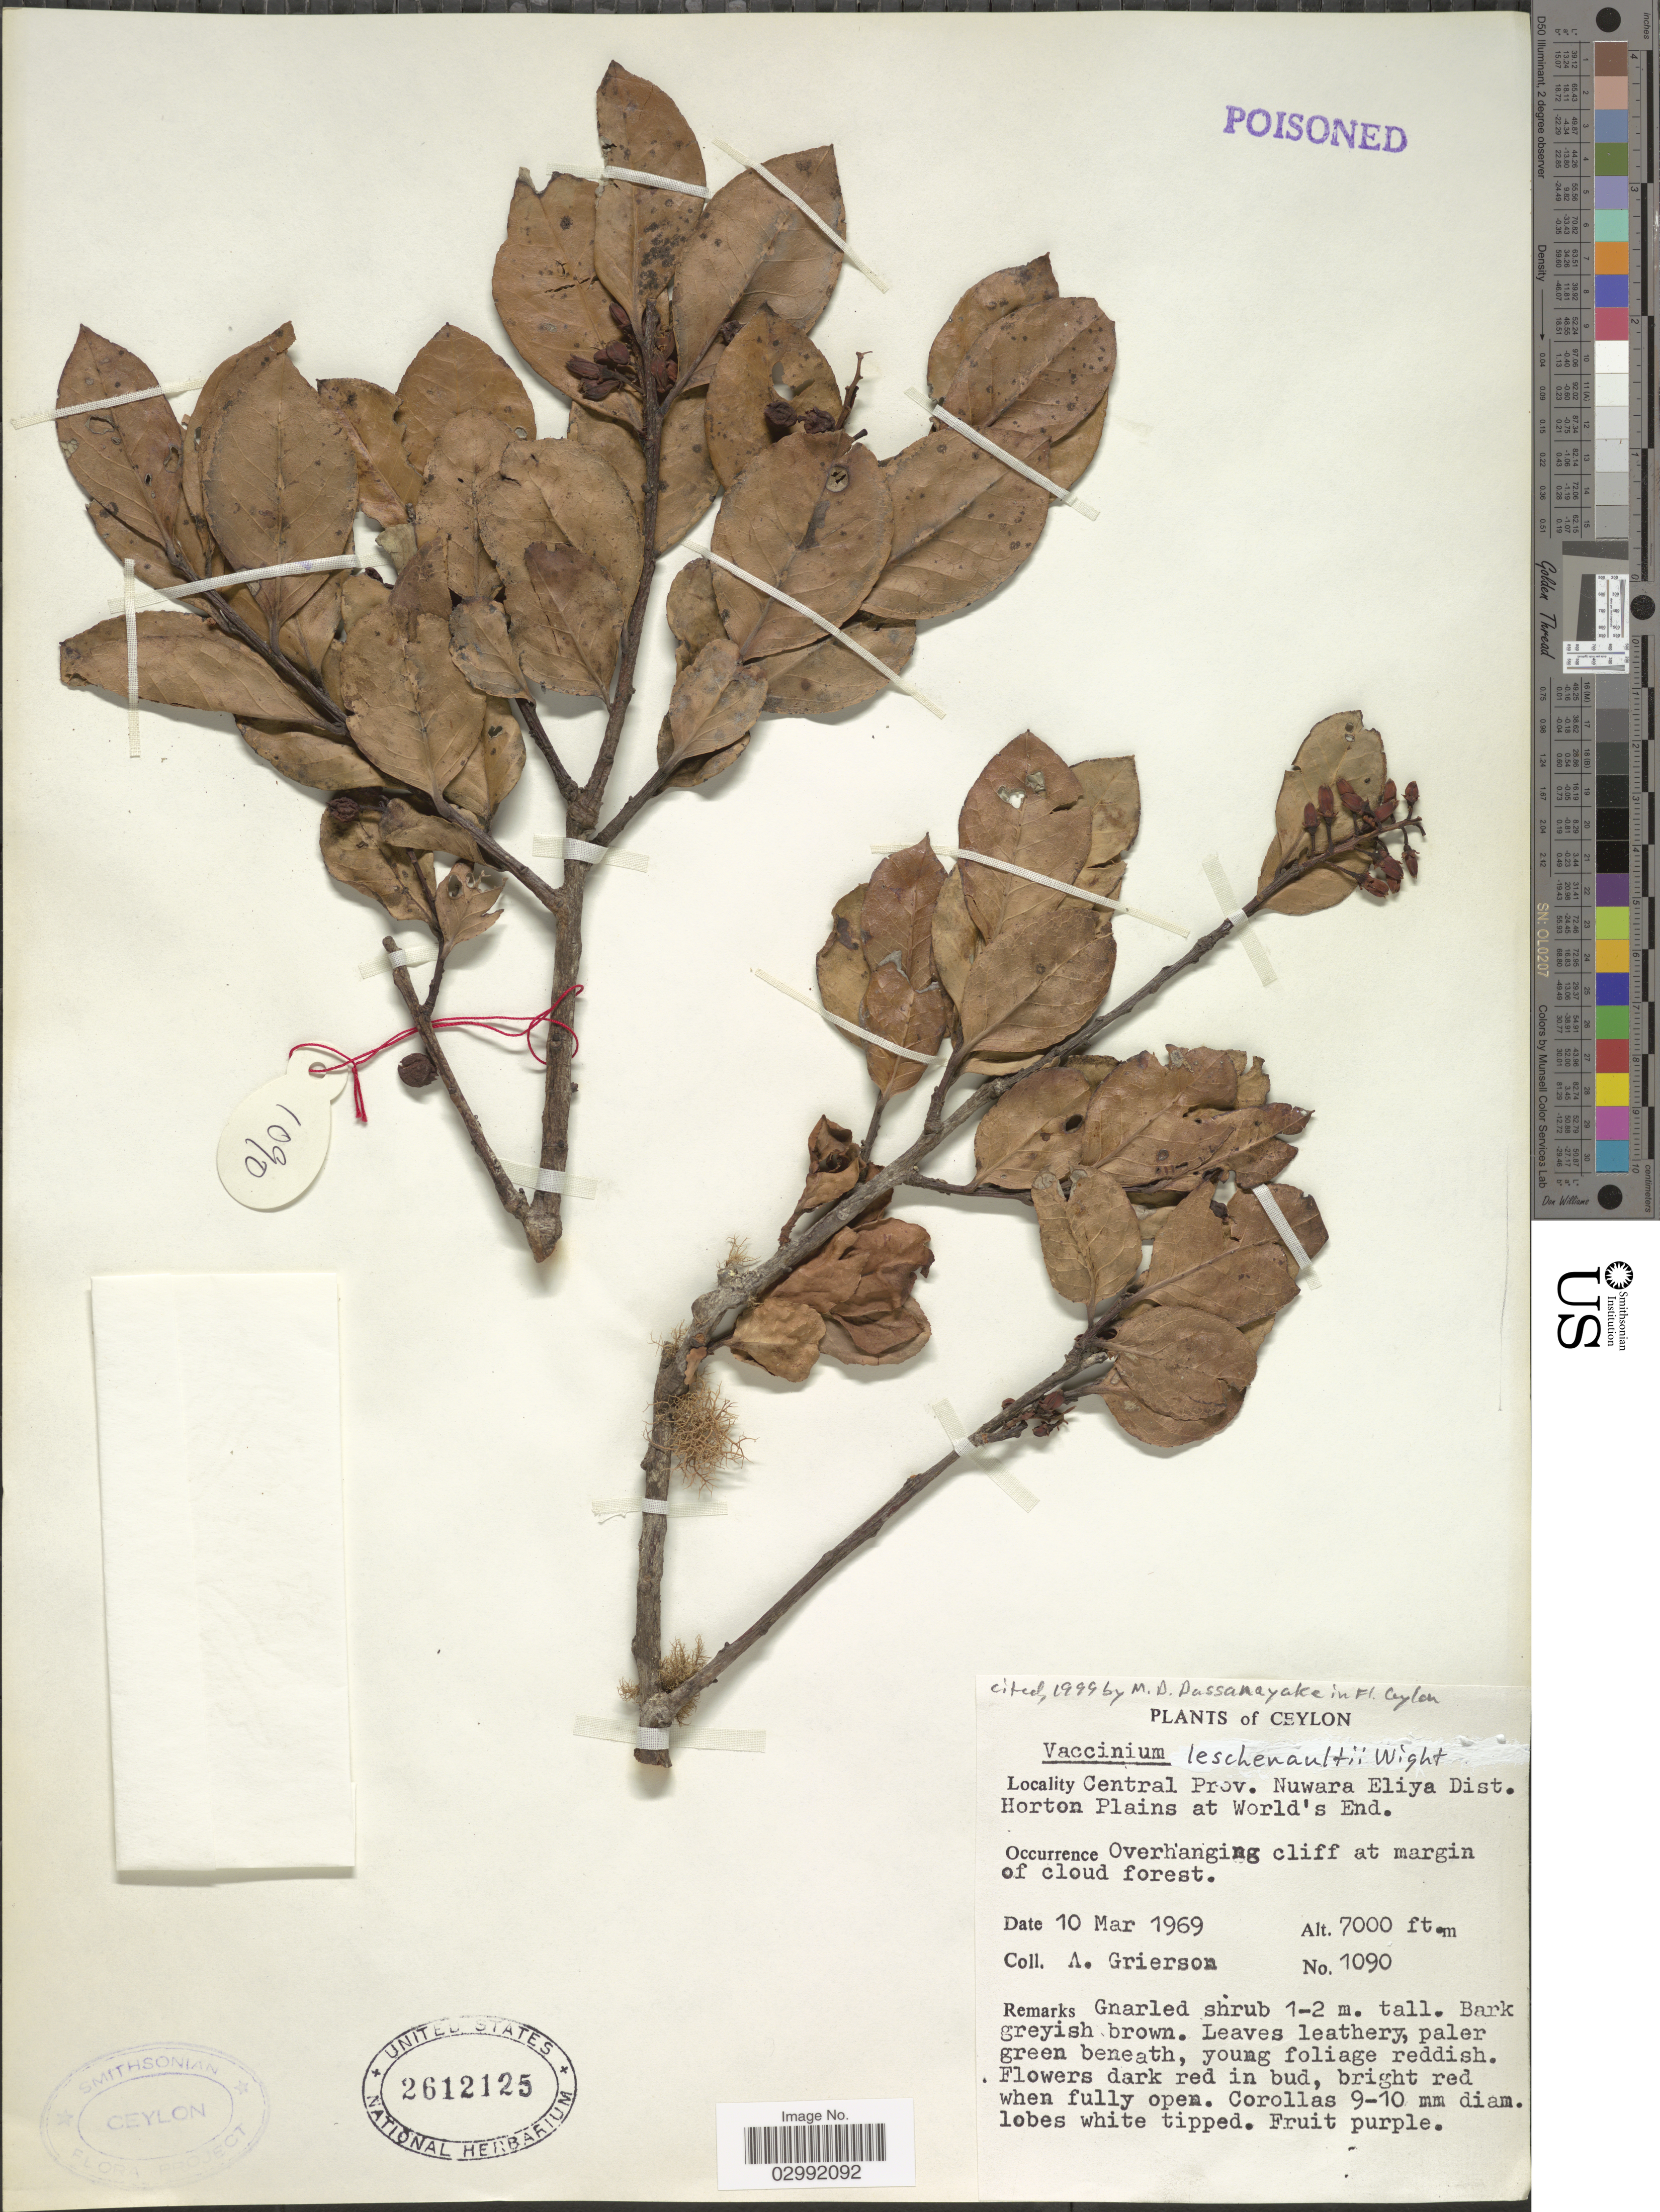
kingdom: Plantae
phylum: Tracheophyta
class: Magnoliopsida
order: Ericales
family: Ericaceae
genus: Vaccinium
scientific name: Vaccinium leschenaultii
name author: Wight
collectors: A. Grierson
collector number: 1090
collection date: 1969-03-10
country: Sri Lanka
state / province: Central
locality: Ceylon, Central Prov. Nuwara Eliya Dist. Horton Plains at World's End.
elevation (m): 2134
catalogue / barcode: US 2612125